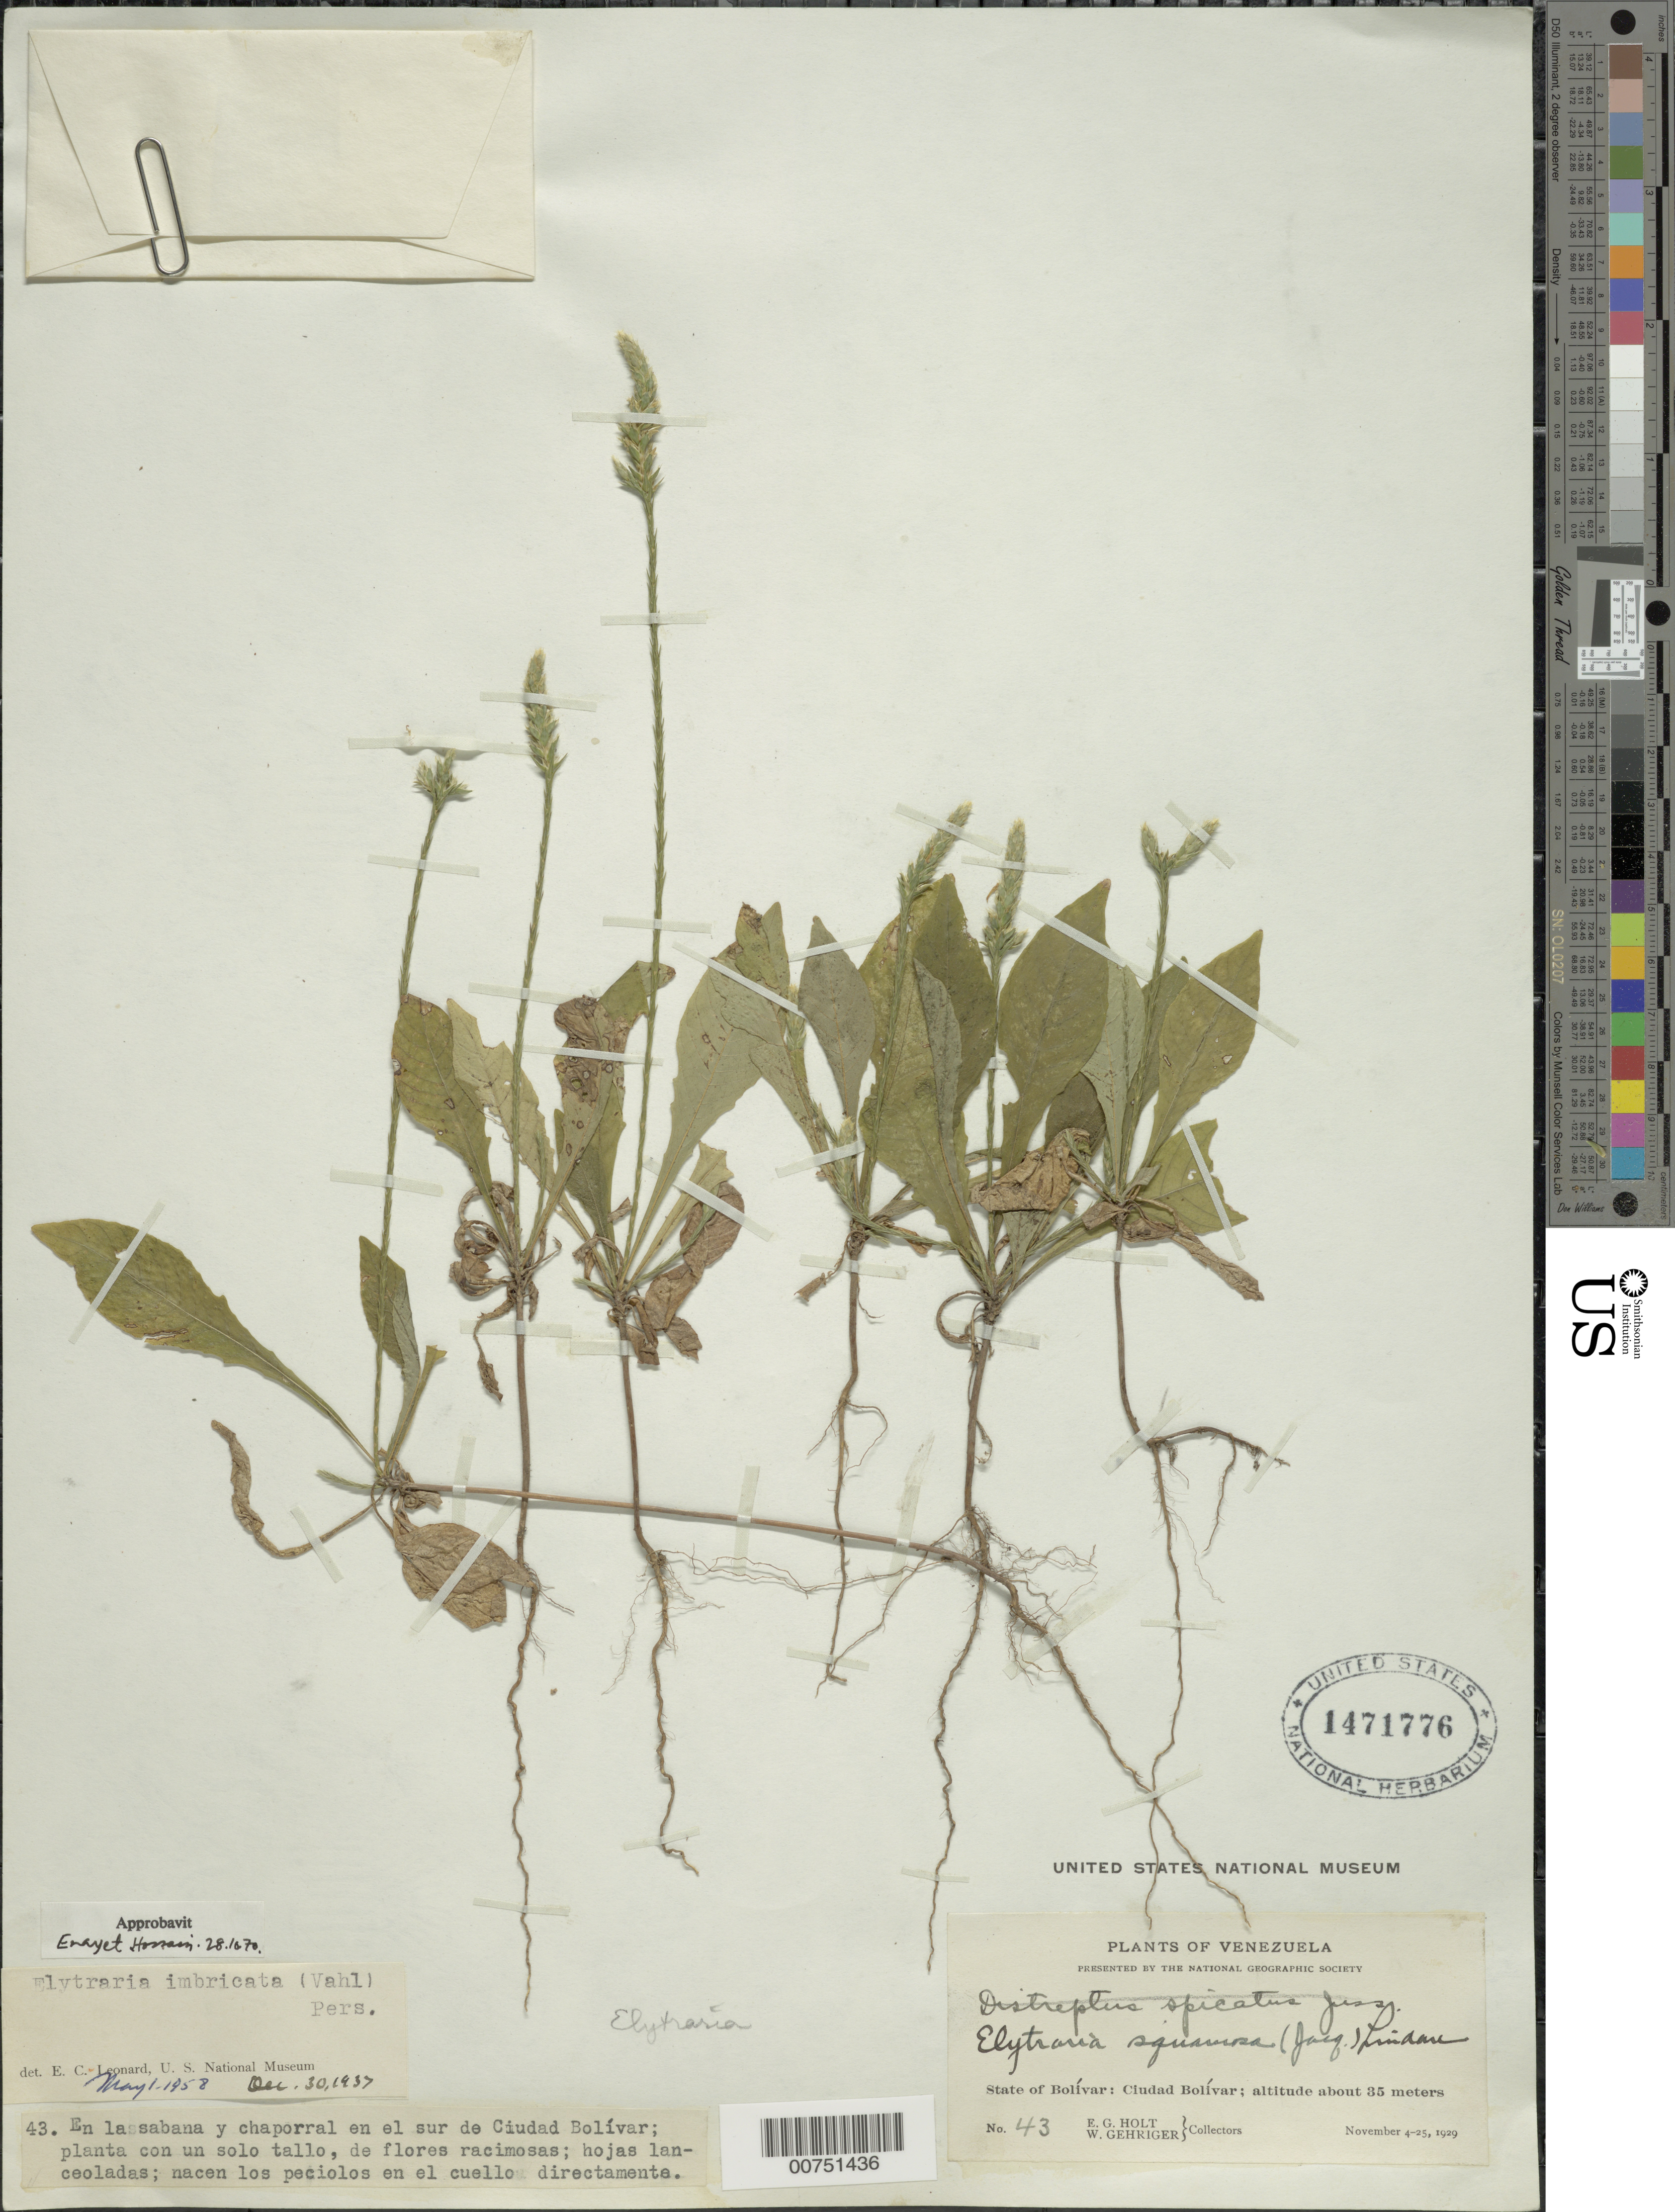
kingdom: Plantae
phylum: Tracheophyta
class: Magnoliopsida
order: Lamiales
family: Acanthaceae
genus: Elytraria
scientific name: Elytraria imbricata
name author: (Vahl) Pers.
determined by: Hossain, E.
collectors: E. Holt & W. Gehriger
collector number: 43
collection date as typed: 4-Nov-29 to 25-Nov-29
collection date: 1929-11-04/1929-11-25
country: Venezuela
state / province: Bolívar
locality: Ciudad Bolívar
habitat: Savanna and chaparral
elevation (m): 35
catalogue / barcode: US 1471776